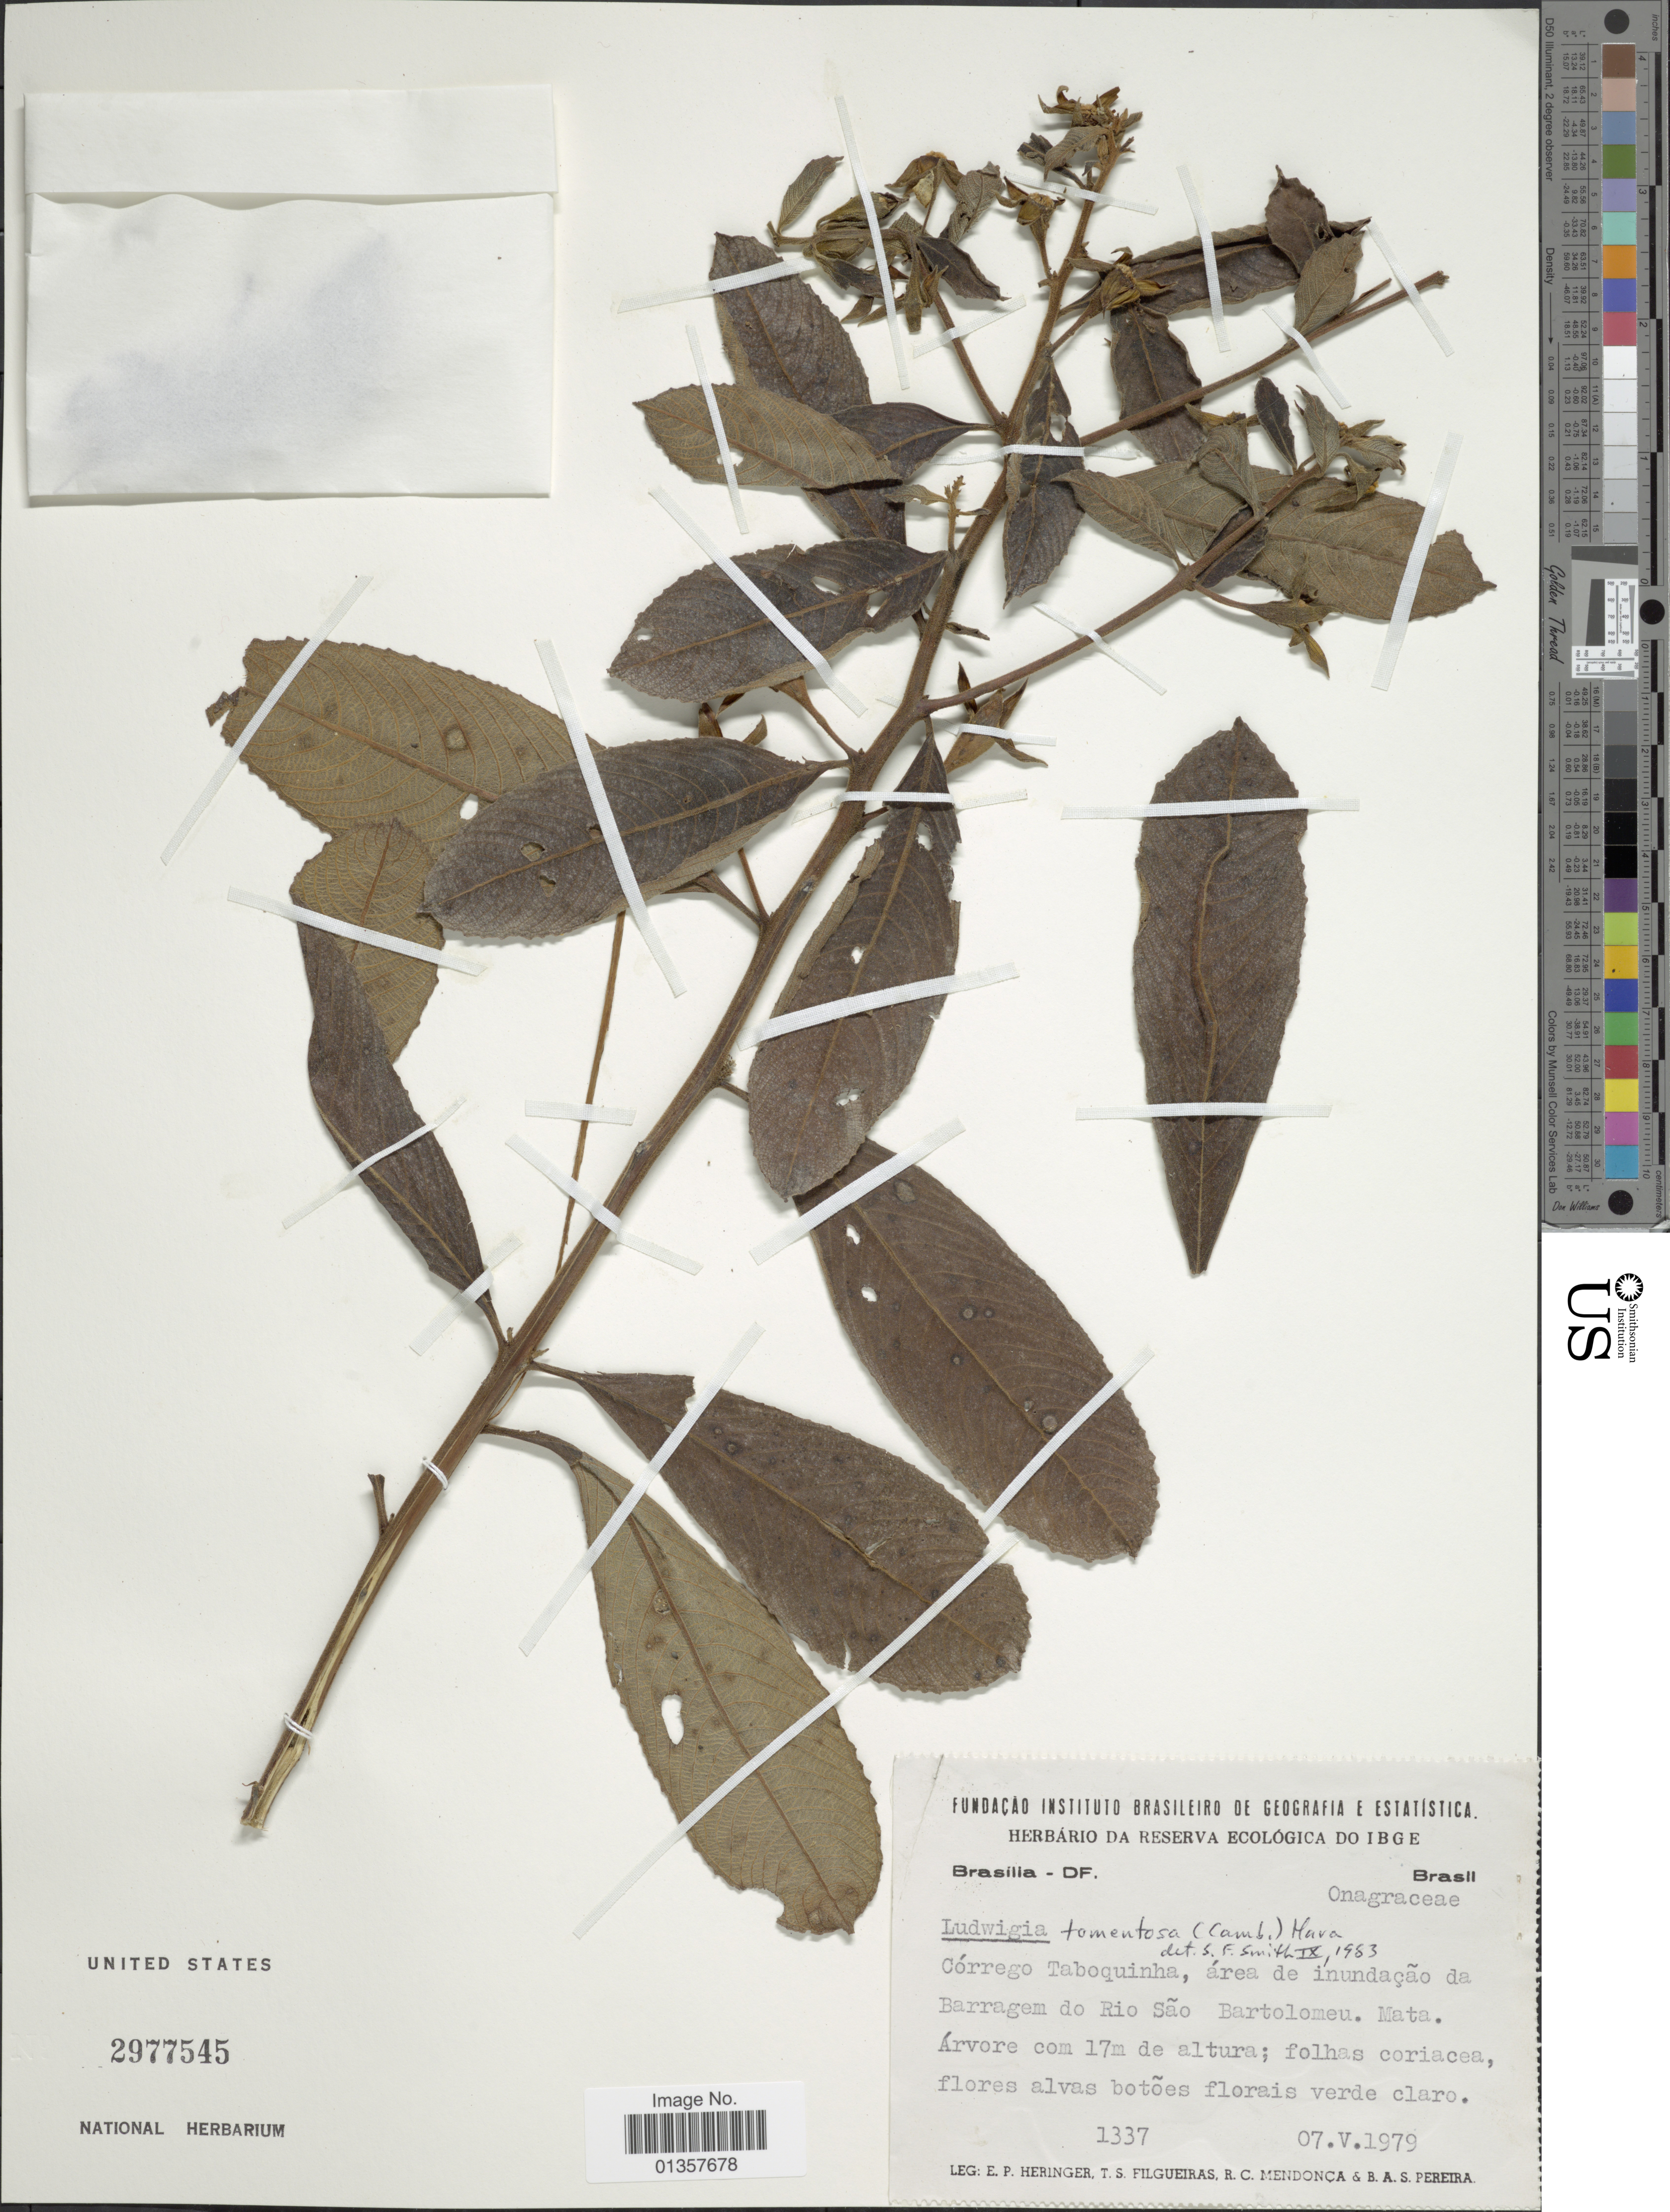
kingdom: Plantae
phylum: Tracheophyta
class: Magnoliopsida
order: Myrtales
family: Onagraceae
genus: Ludwigia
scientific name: Ludwigia tomentosa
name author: (Cambess.) H. Hara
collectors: E. P. Heringer, T. S. Figueiras, R. C. de Mendonça & B. A. S. Pereira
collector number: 1337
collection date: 1979-05-07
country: Brazil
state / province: Distrito Federal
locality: Córrego Taboquinha, area de imundaçao da Barragem do Rio São Bartolomeu. Mata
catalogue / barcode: US 2977545